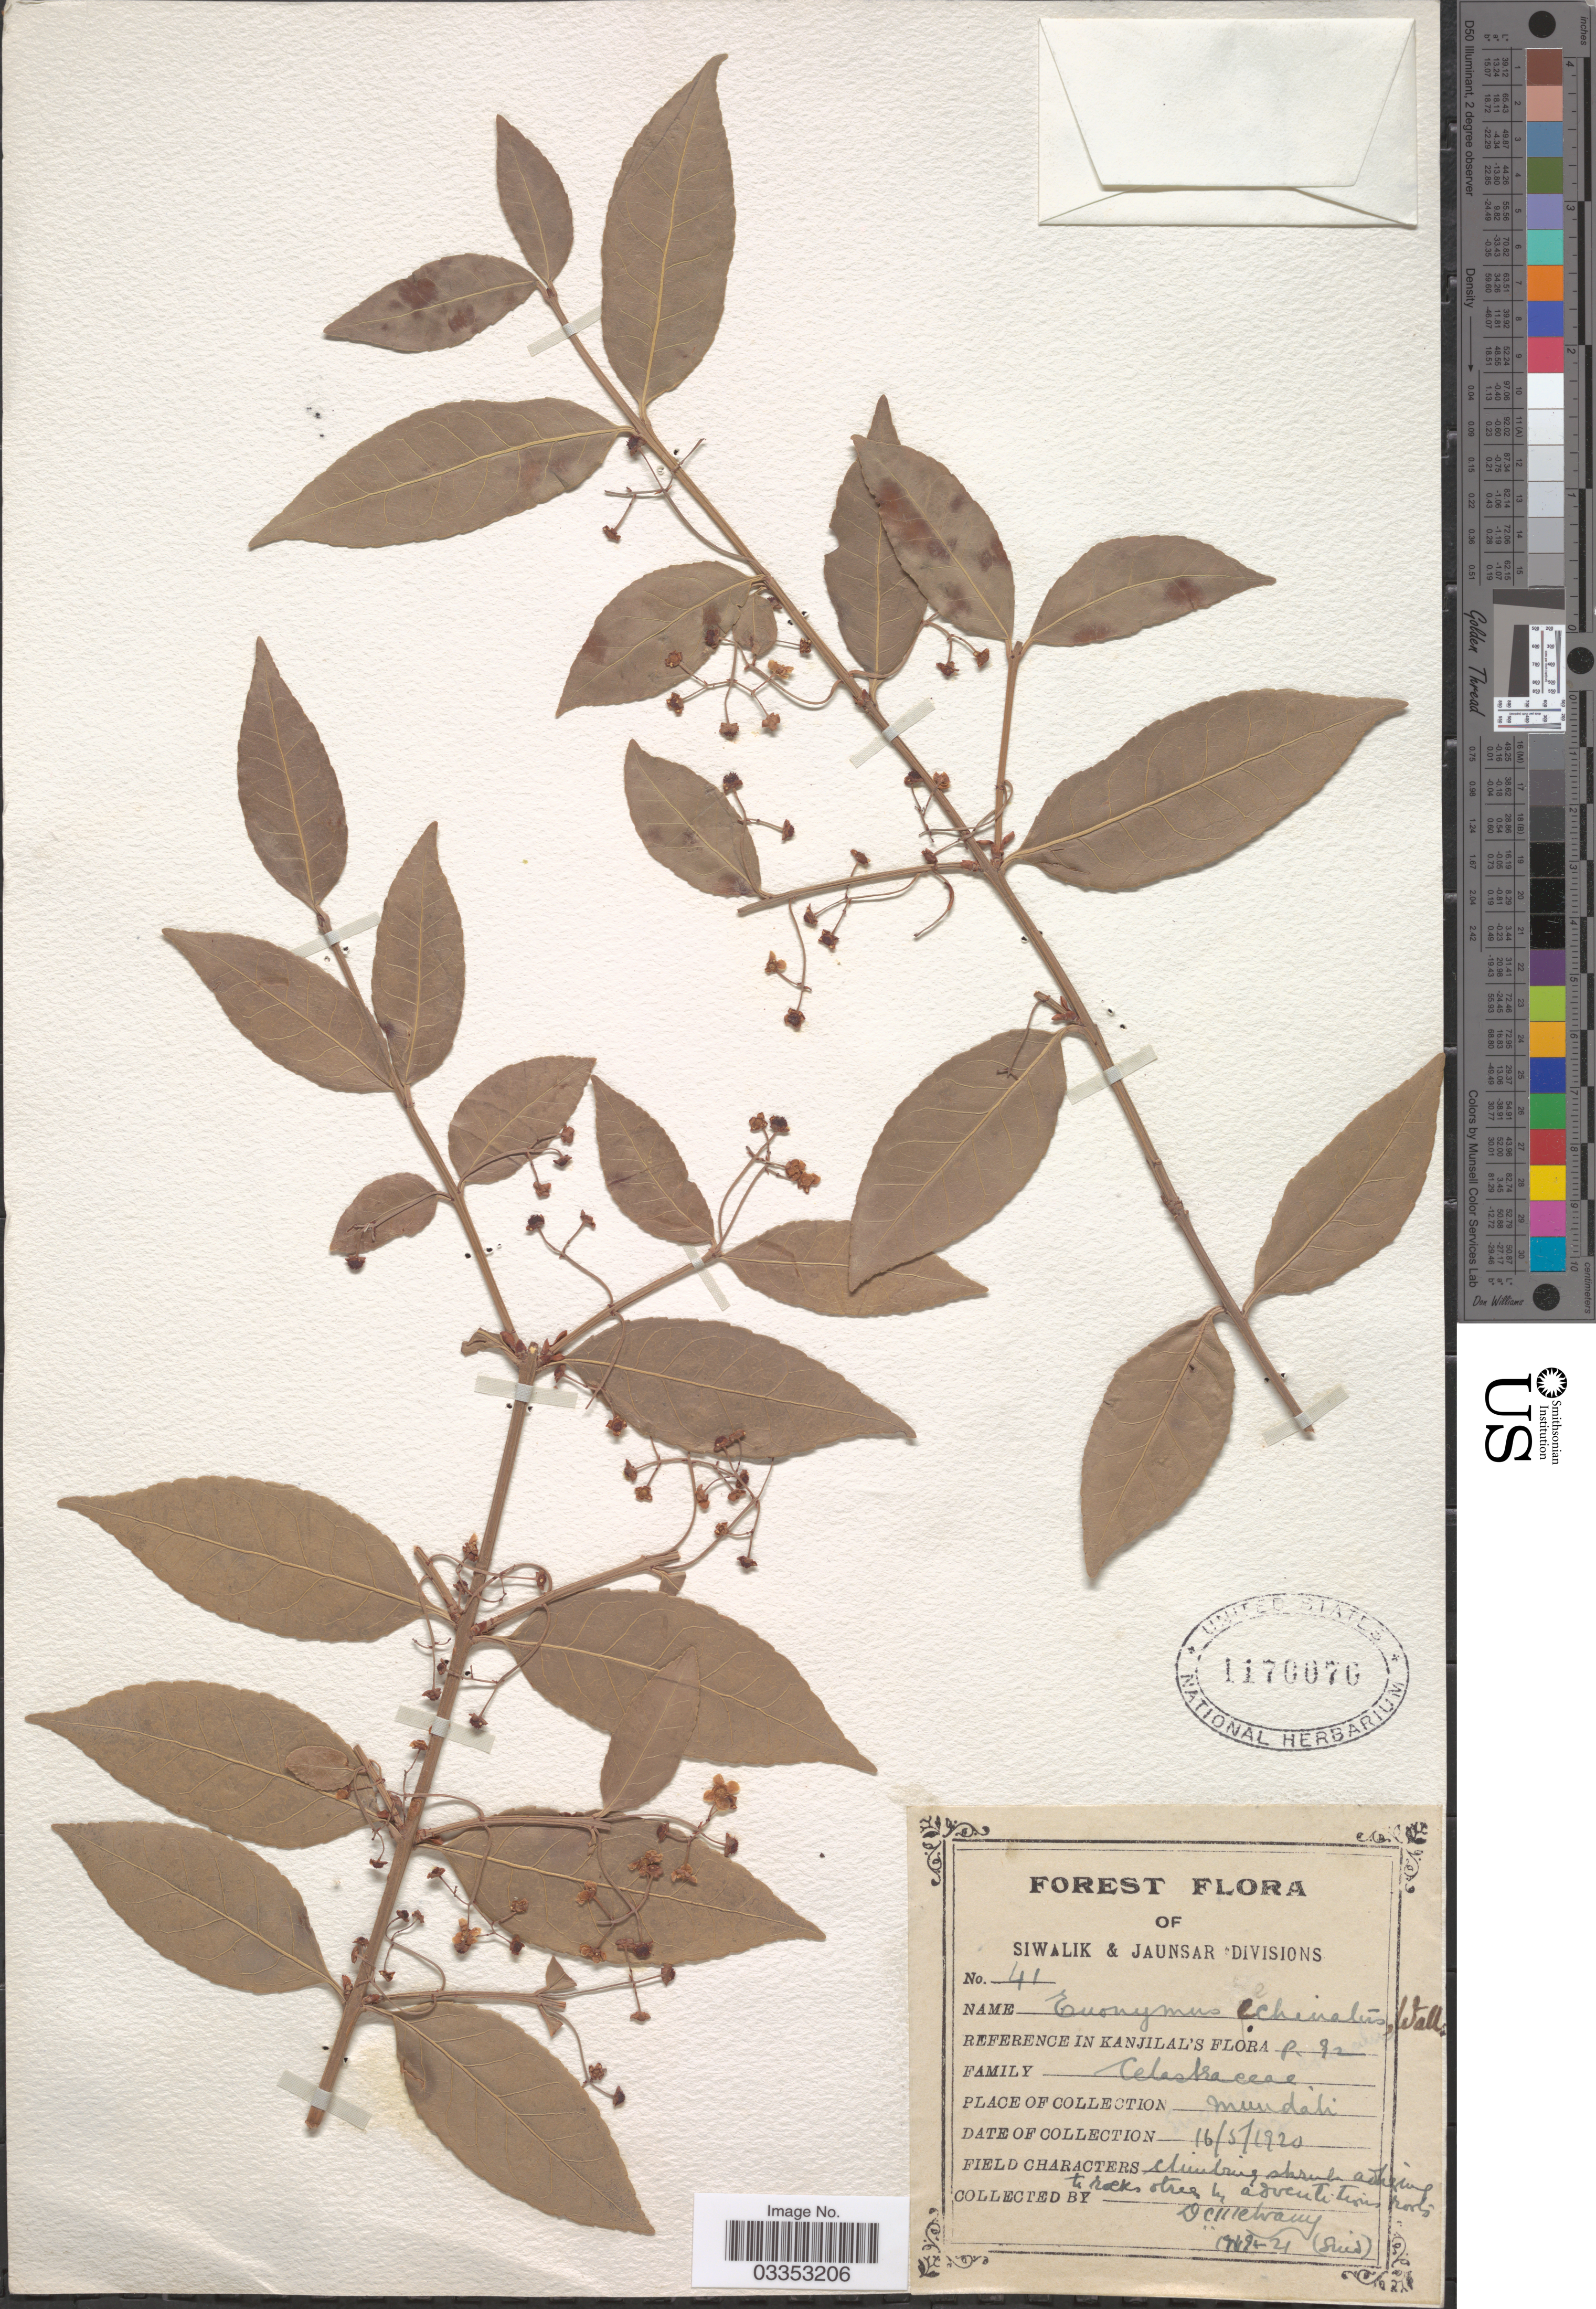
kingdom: Plantae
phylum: Tracheophyta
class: Magnoliopsida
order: Celastrales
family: Celastraceae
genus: Euonymus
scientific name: Euonymus echinata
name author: Wall.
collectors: D. Melvany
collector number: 41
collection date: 1920-05-16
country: India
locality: Siwalik & Jaunsar Divisions. Mundali.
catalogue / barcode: US 1170070